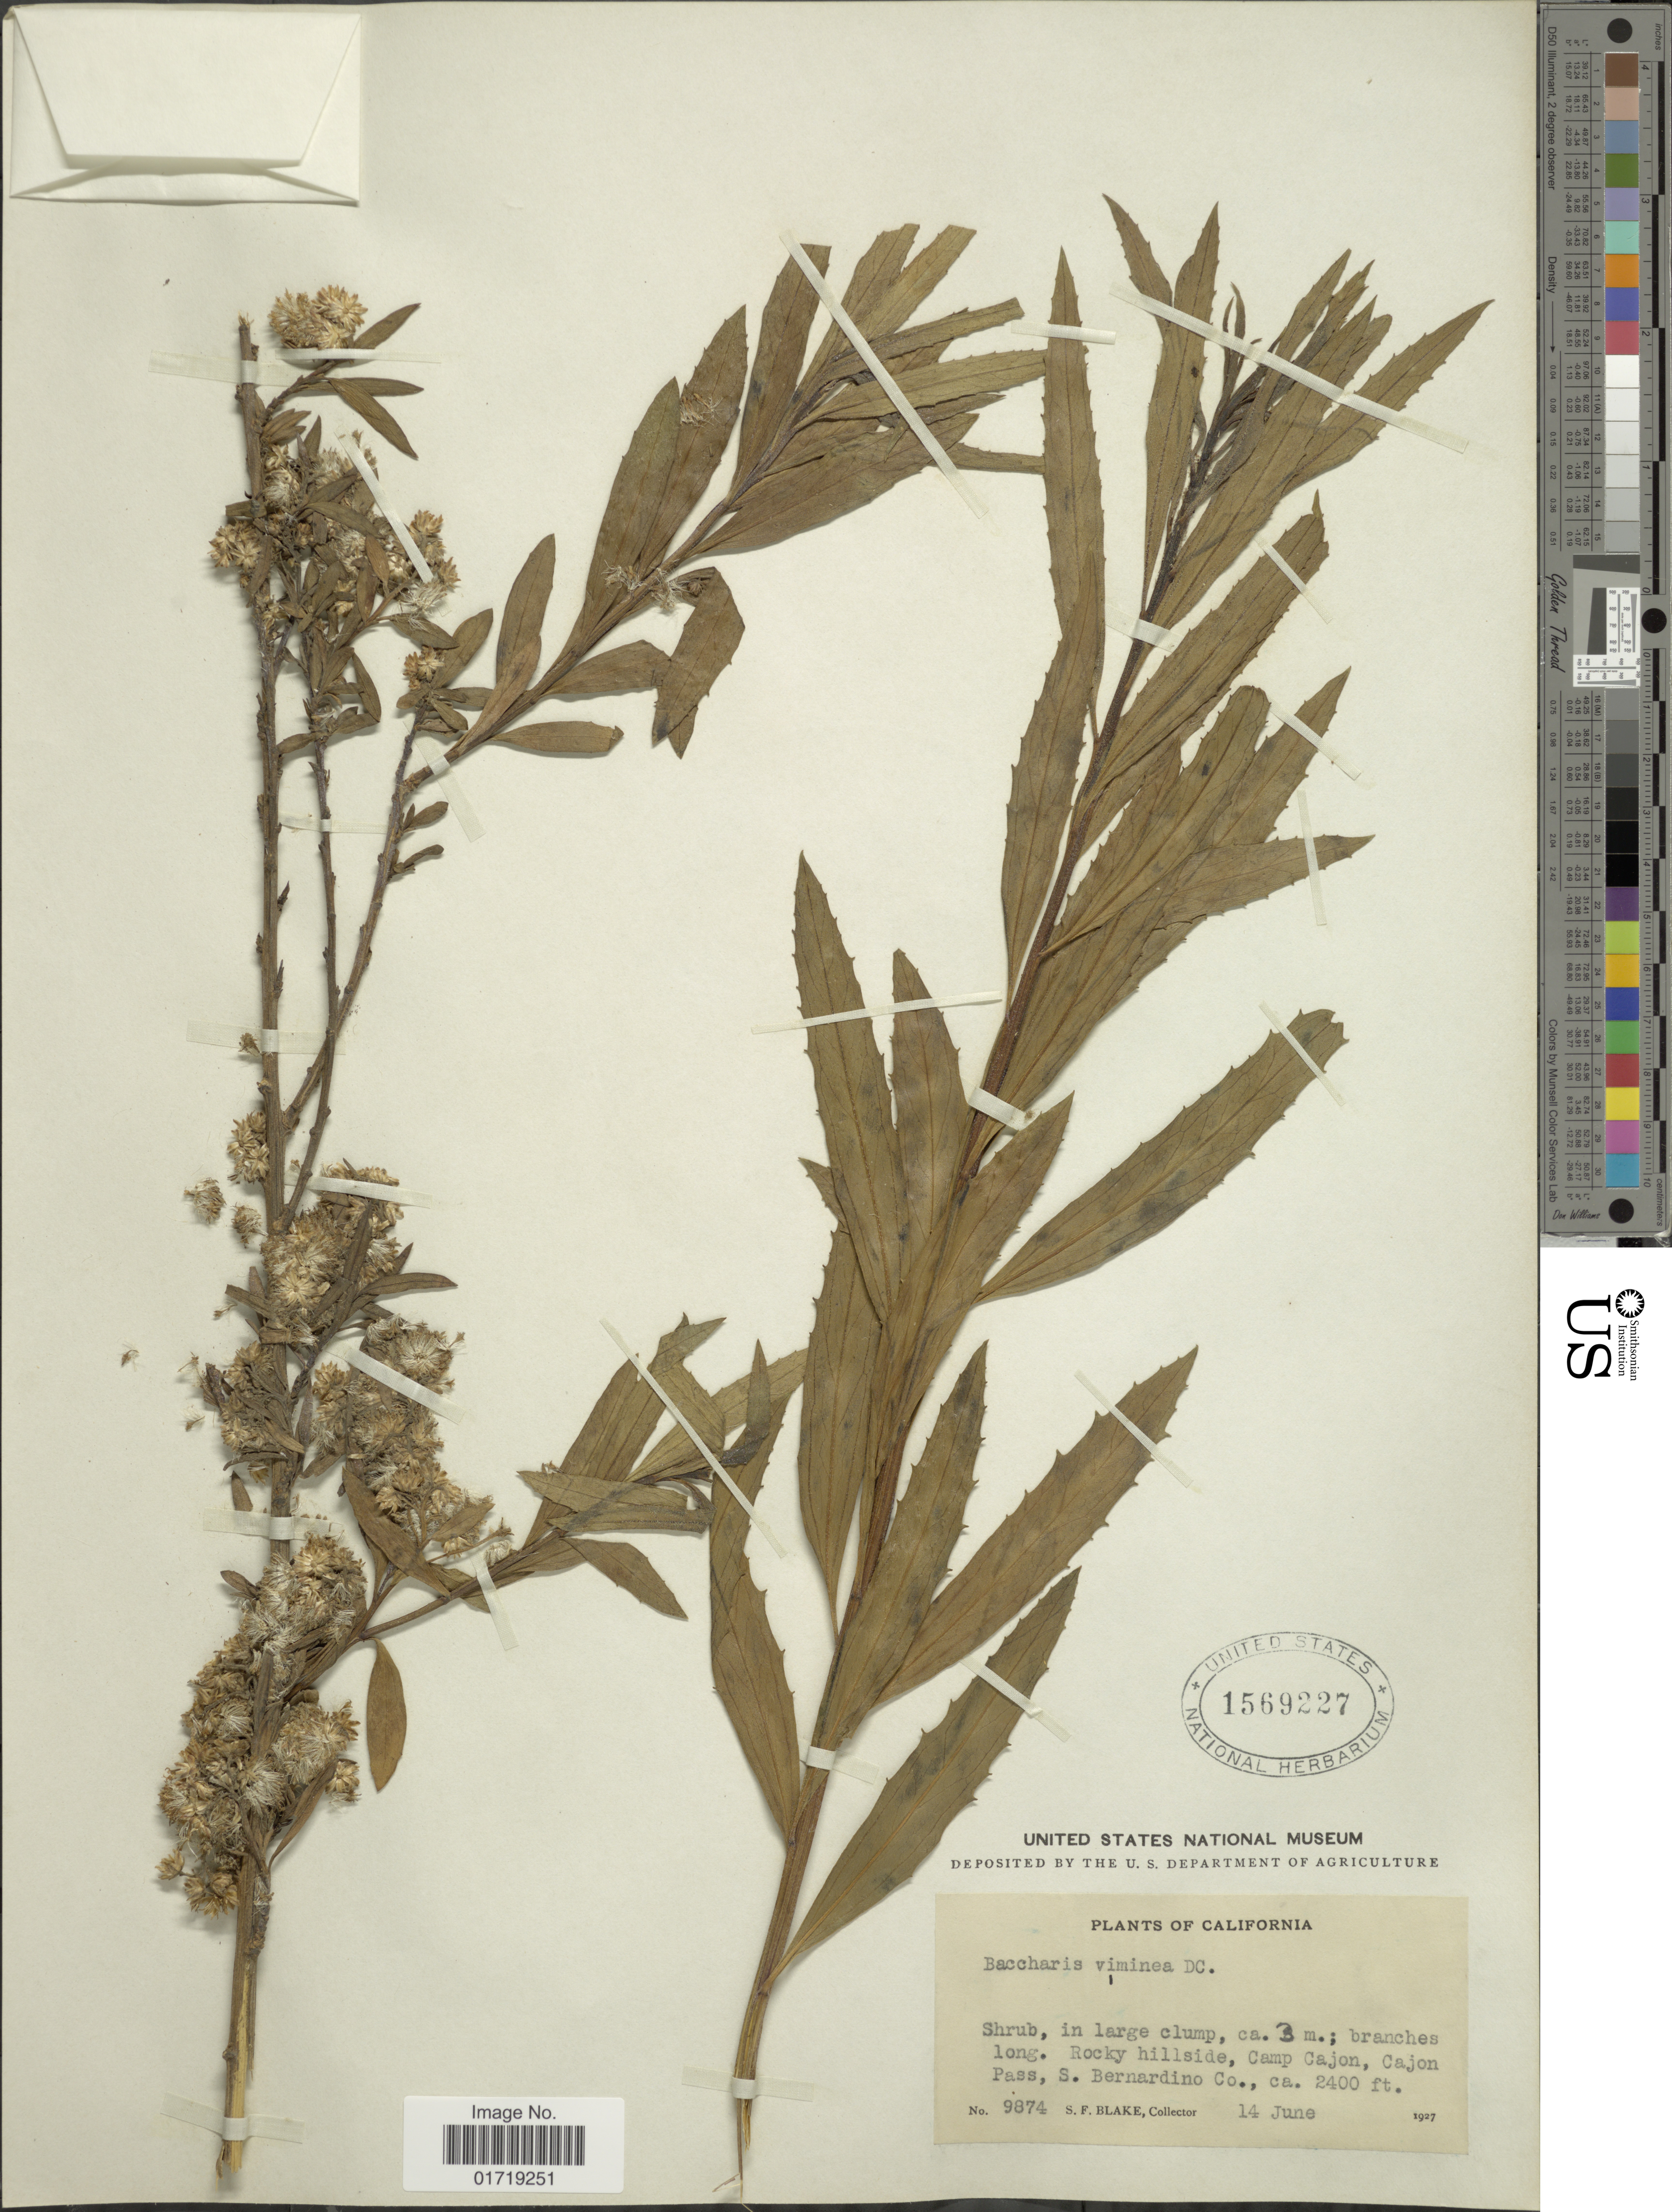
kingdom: Plantae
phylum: Tracheophyta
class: Magnoliopsida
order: Asterales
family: Asteraceae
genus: Baccharis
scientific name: Baccharis viminea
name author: DC.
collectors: S. Blake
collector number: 9874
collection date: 1927-06-14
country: United States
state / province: California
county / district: San Bernardino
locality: Rocky hillside, Camp Cajon, Cajon Pass, S. Bernardino Co.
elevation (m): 732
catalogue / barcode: US 1569227